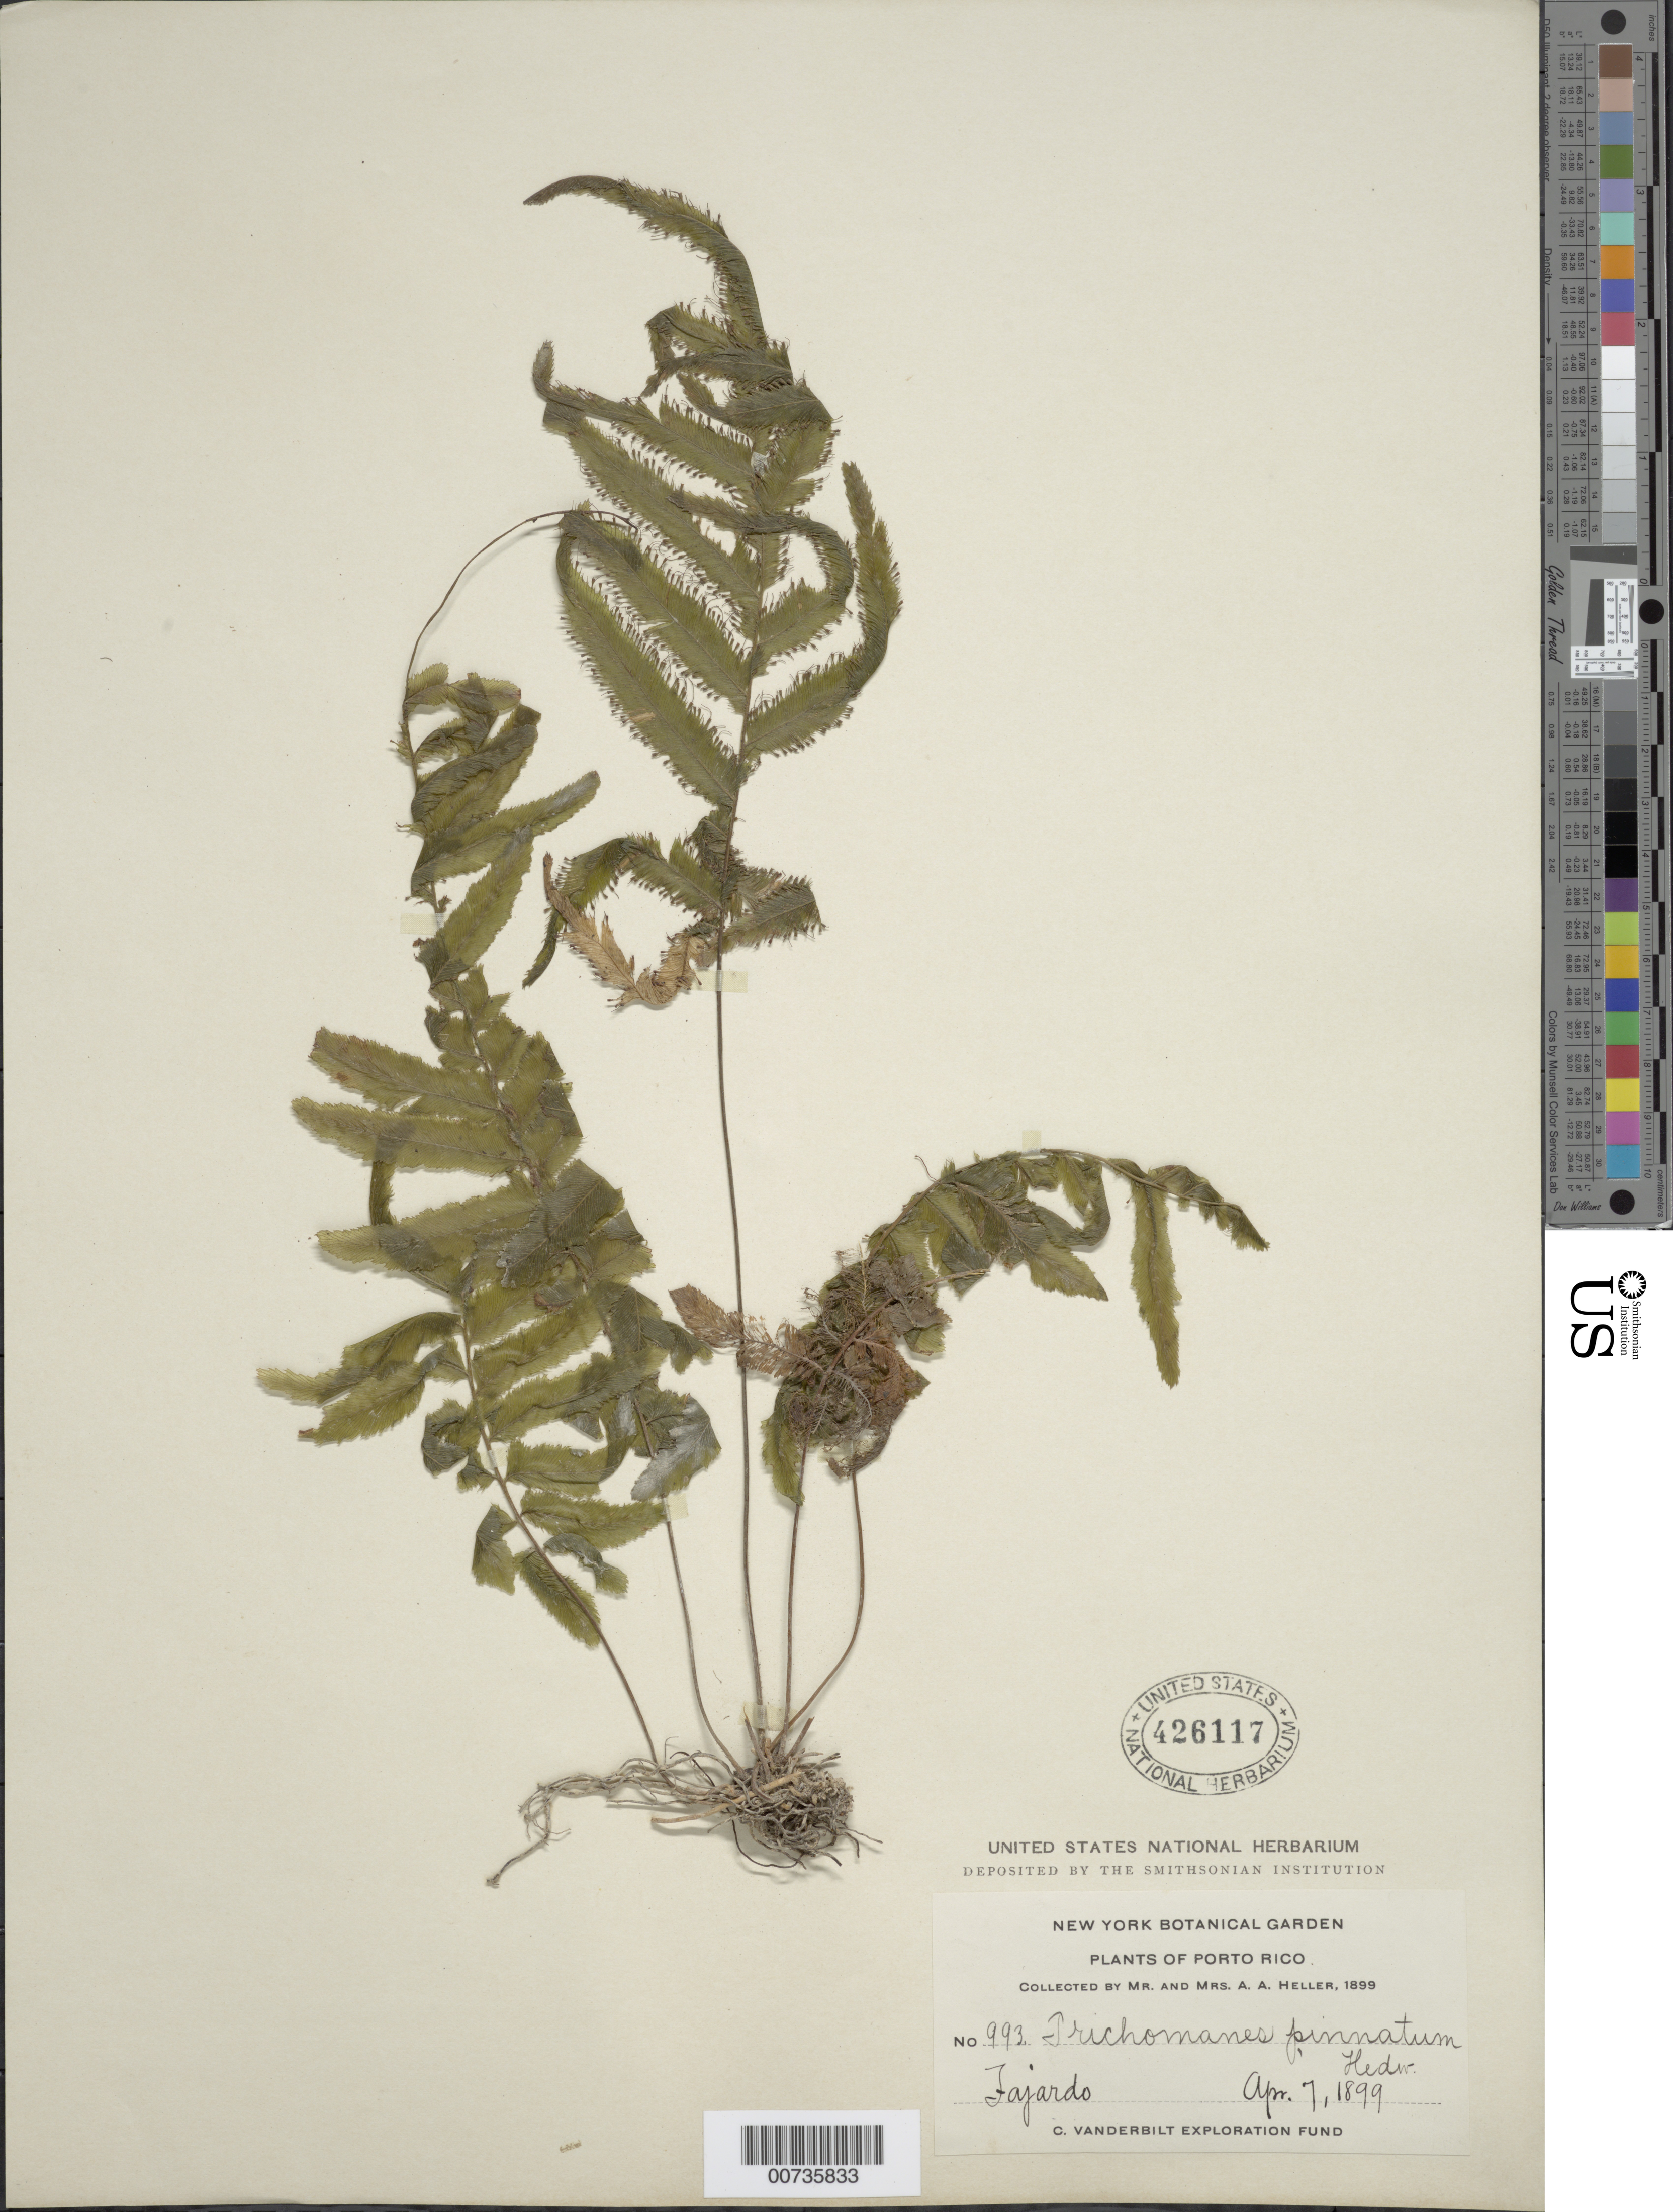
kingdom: Plantae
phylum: Tracheophyta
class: Polypodiopsida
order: Hymenophyllales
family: Hymenophyllaceae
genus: Trichomanes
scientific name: Trichomanes pinnatum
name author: Hedw.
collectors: A. A. Heller & E. G. Heller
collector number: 993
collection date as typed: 07 Apr 1899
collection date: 1899-04-07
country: Puerto Rico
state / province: Fajardo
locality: Fajardo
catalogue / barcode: US 426117